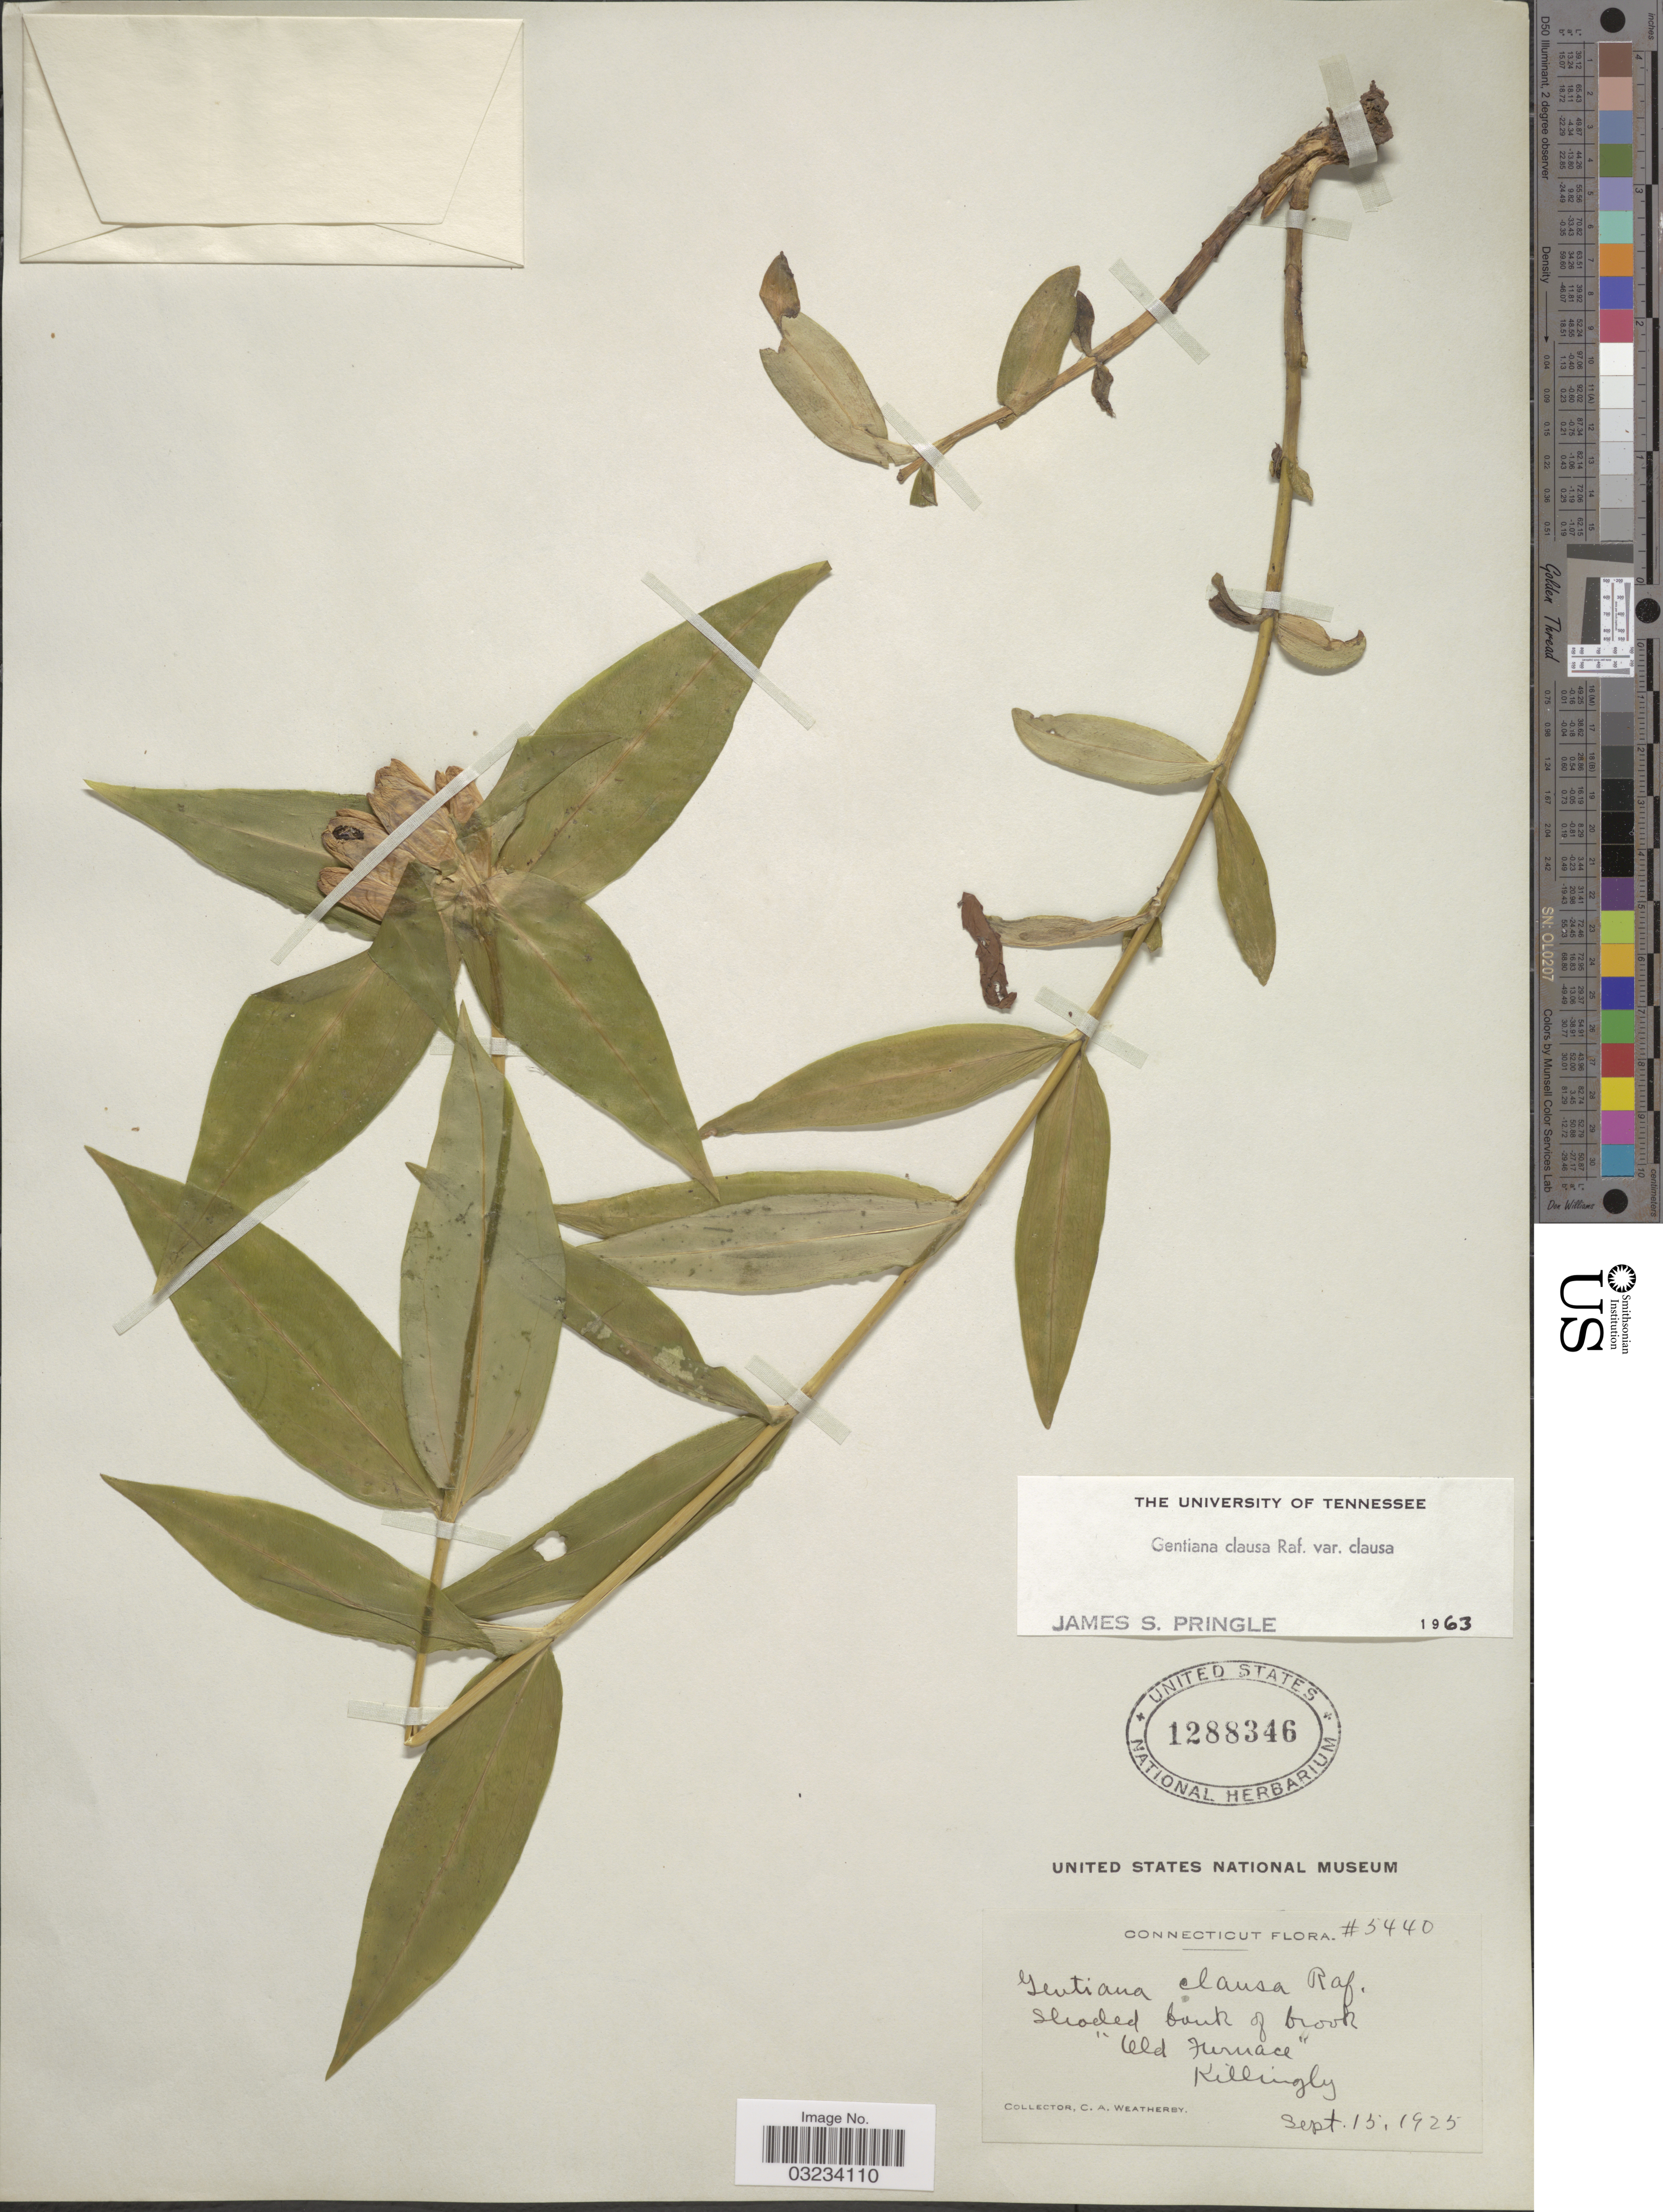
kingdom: Plantae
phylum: Tracheophyta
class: Magnoliopsida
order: Gentianales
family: Gentianaceae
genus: Gentiana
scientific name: Gentiana clausa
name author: Raf.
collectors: C. A. Weatherby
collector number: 5440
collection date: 1925-09-15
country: United States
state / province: Connecticut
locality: Shaded bank of brook, "Old Furnace", Killingly.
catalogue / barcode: US 1288346